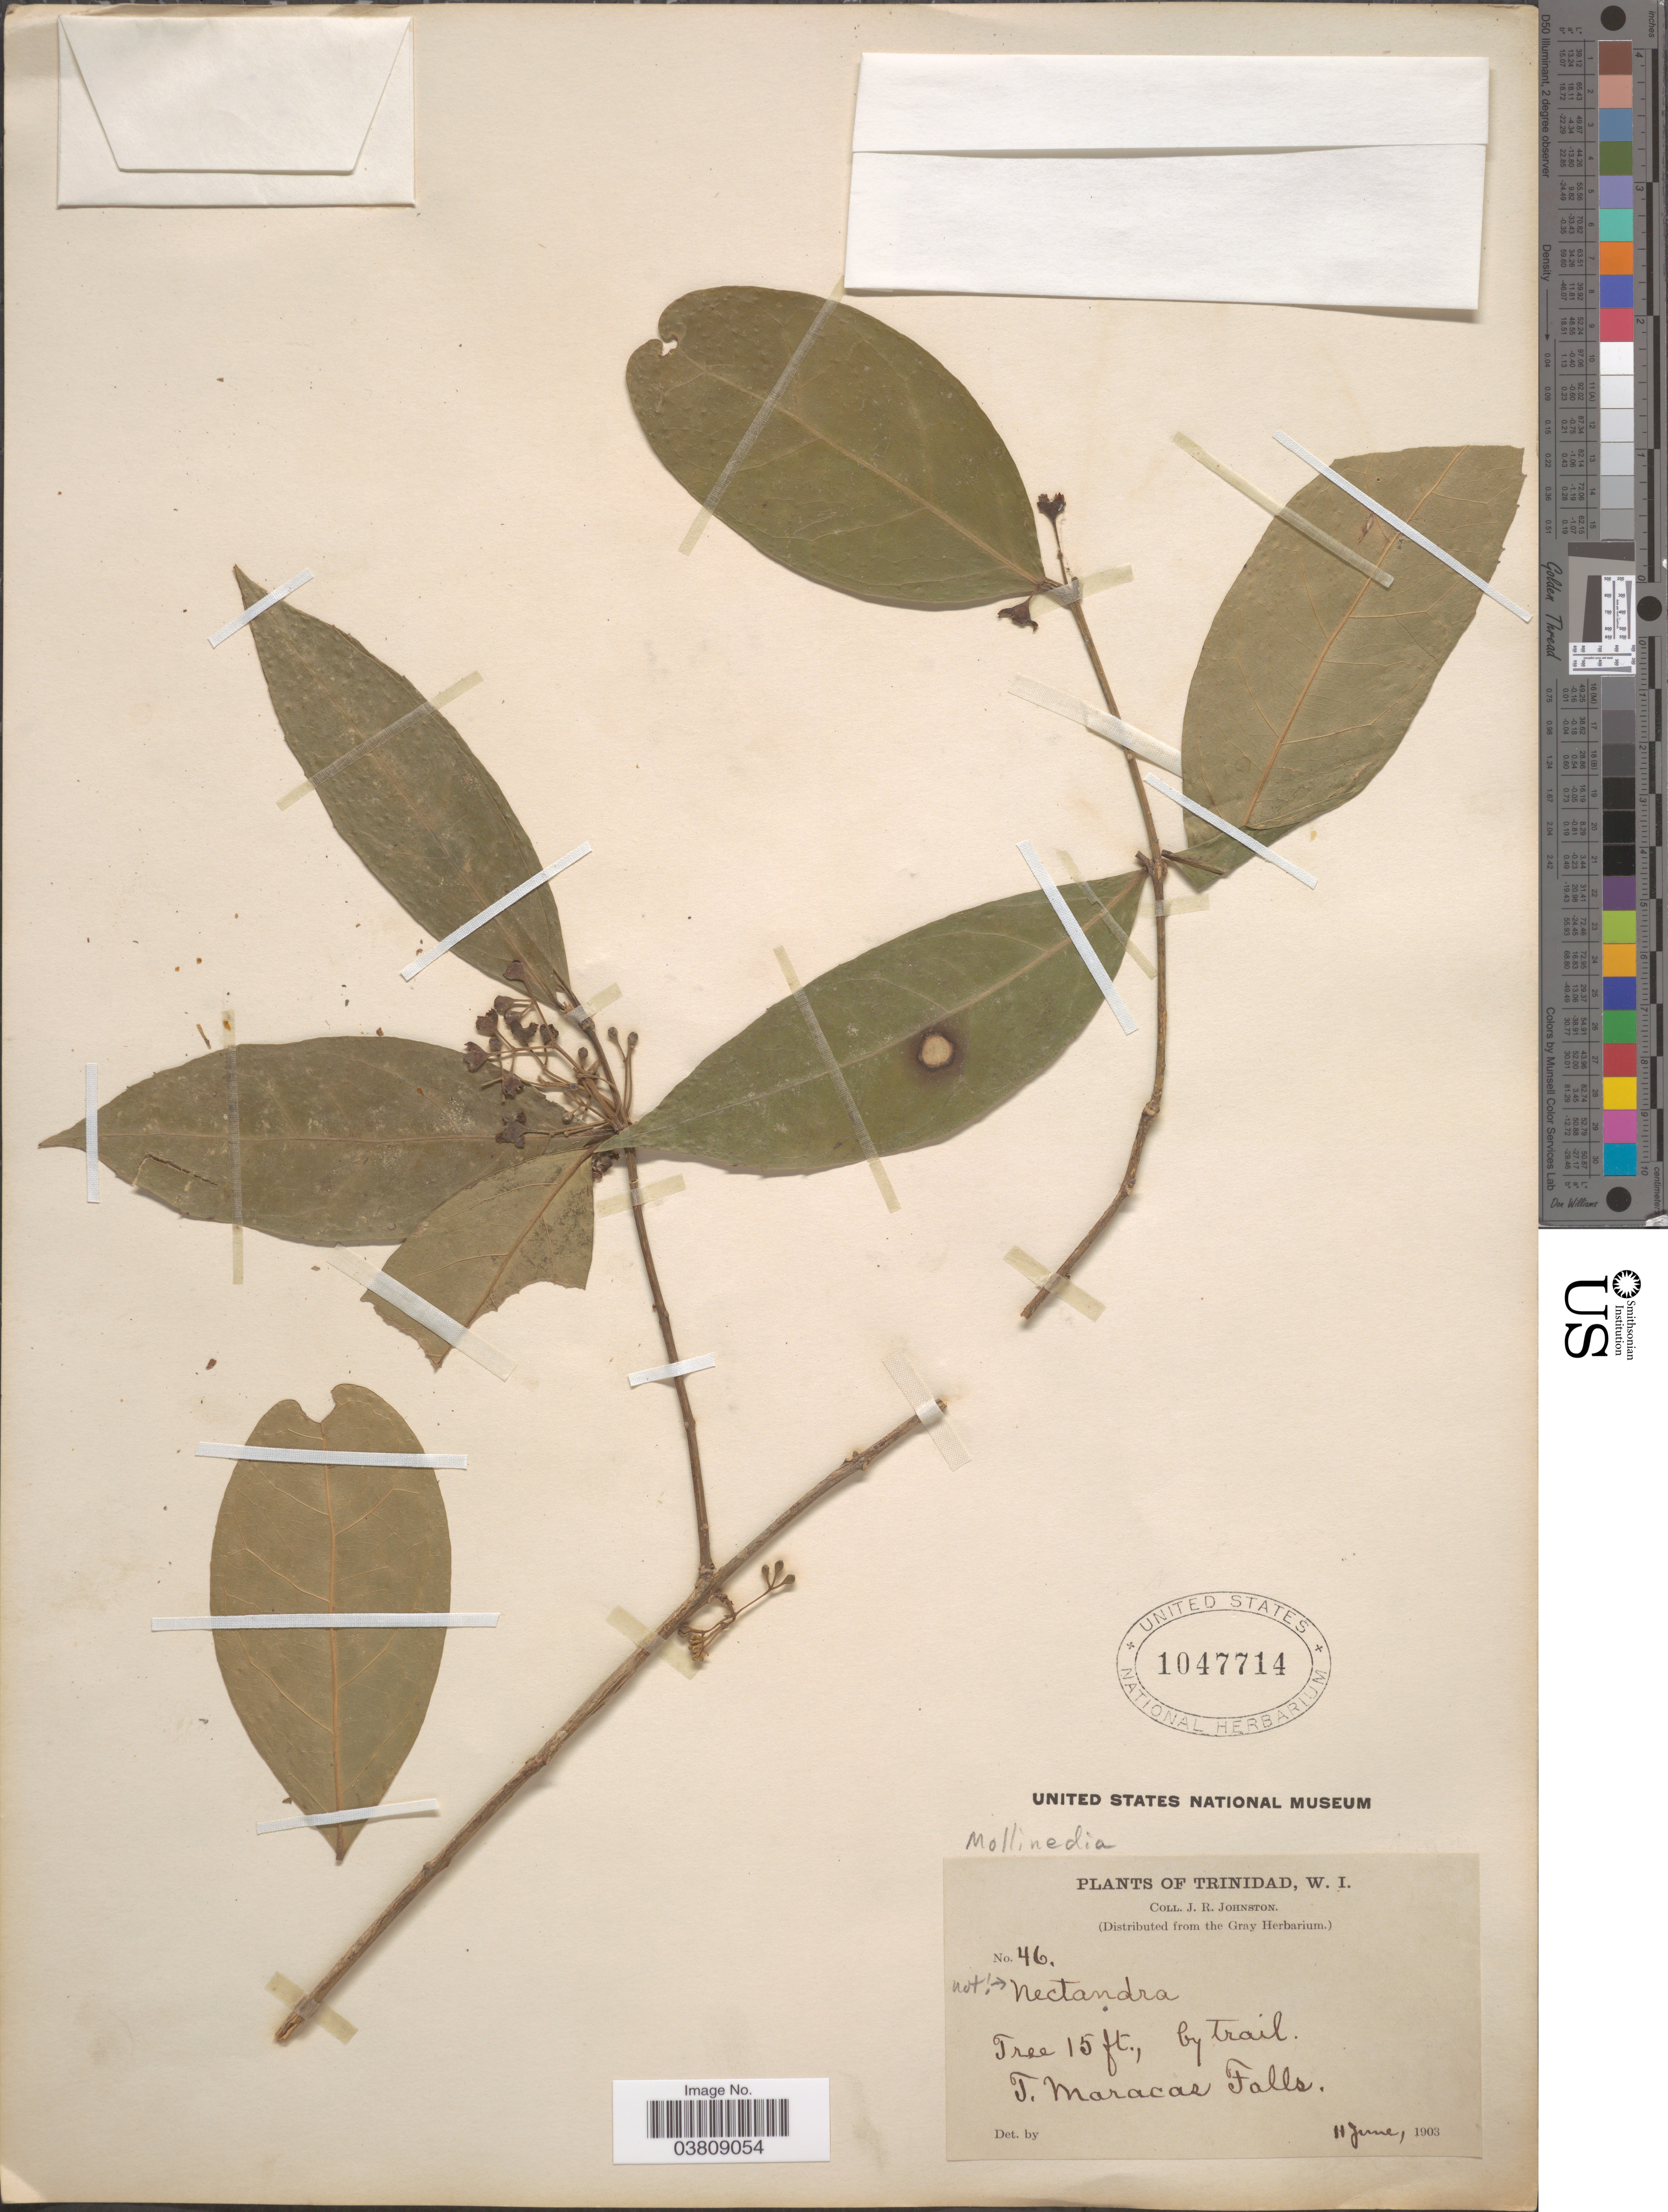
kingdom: Plantae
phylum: Tracheophyta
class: Magnoliopsida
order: Laurales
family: Monimiaceae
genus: Mollinedia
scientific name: Mollinedia sp.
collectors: J. Johnston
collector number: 46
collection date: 1903-06-11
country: Trinidad and Tobago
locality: Trinidad, W. I. By Trail. T. Maracas Falls.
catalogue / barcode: US 1047714